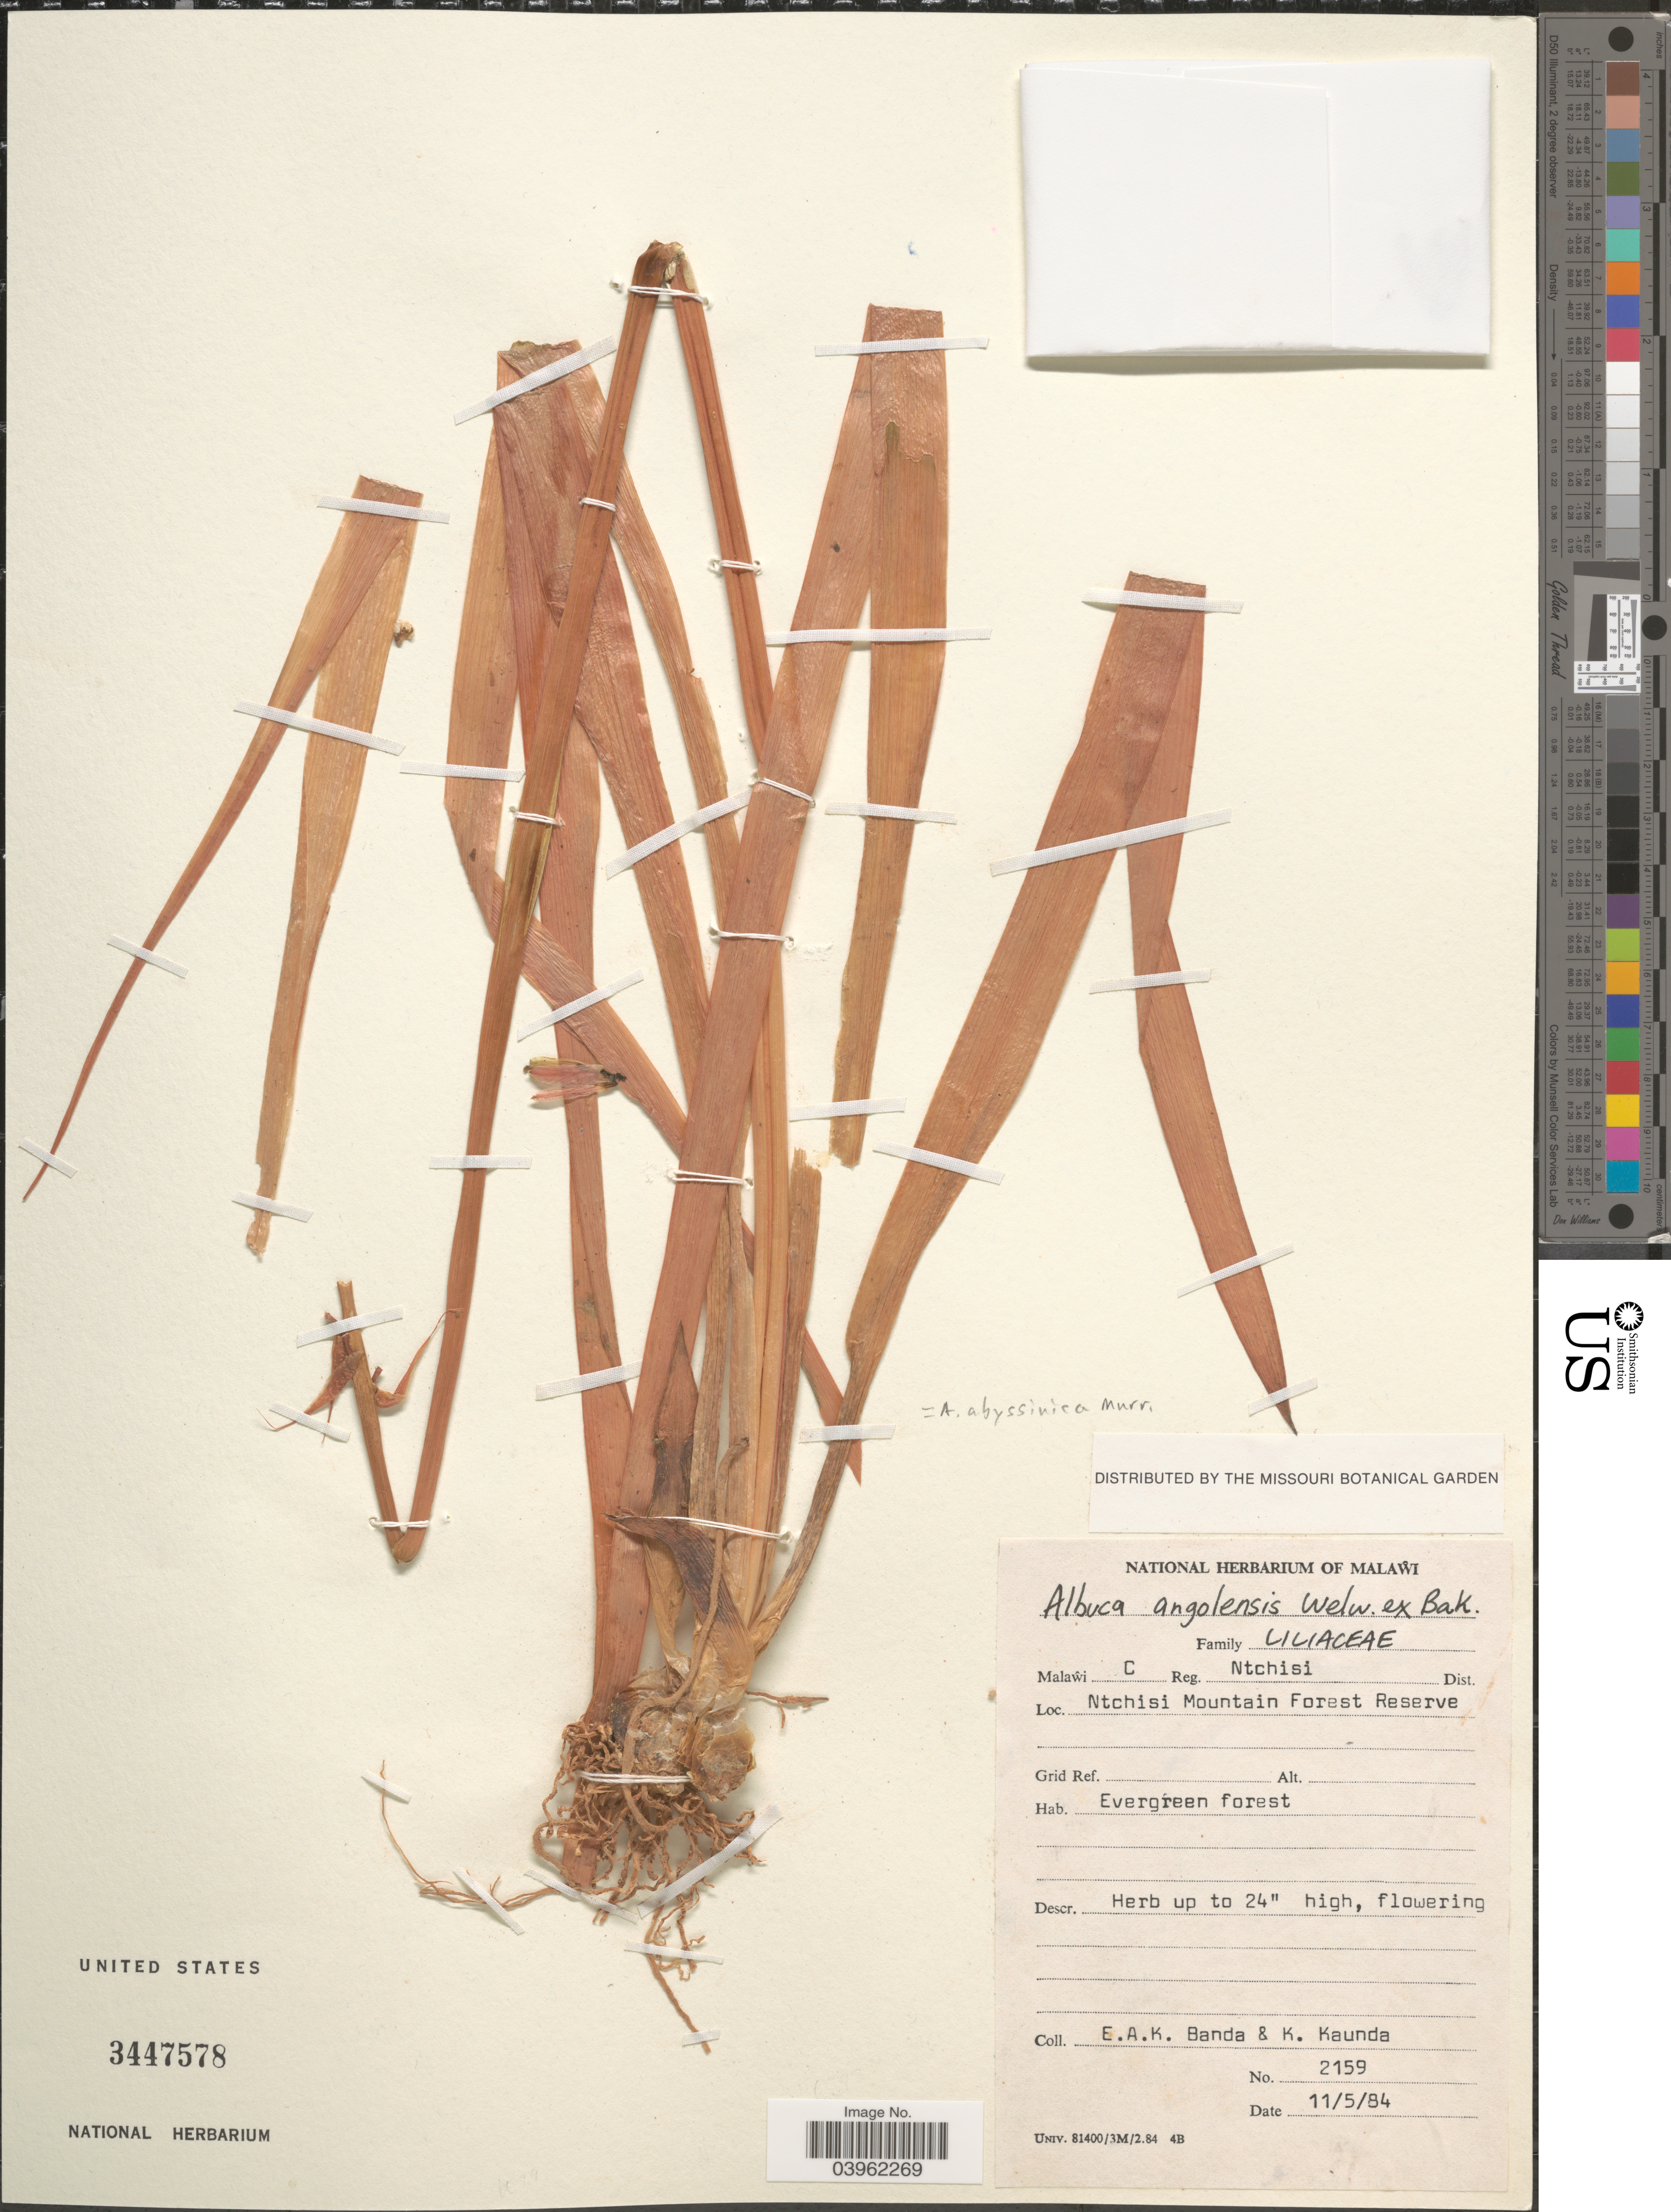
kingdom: Plantae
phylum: Tracheophyta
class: Liliopsida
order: Asparagales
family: Asparagaceae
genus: Albuca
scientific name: Albuca abyssinica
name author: Jacq.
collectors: E. Banda & K. Kaunda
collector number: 2159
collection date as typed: Transcribed d/m/y: 11/5/84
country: Malawi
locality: Malawi C Reg. Ntchisi Dist. Ntchisi Mountain Forest Reserve.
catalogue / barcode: US 3447578